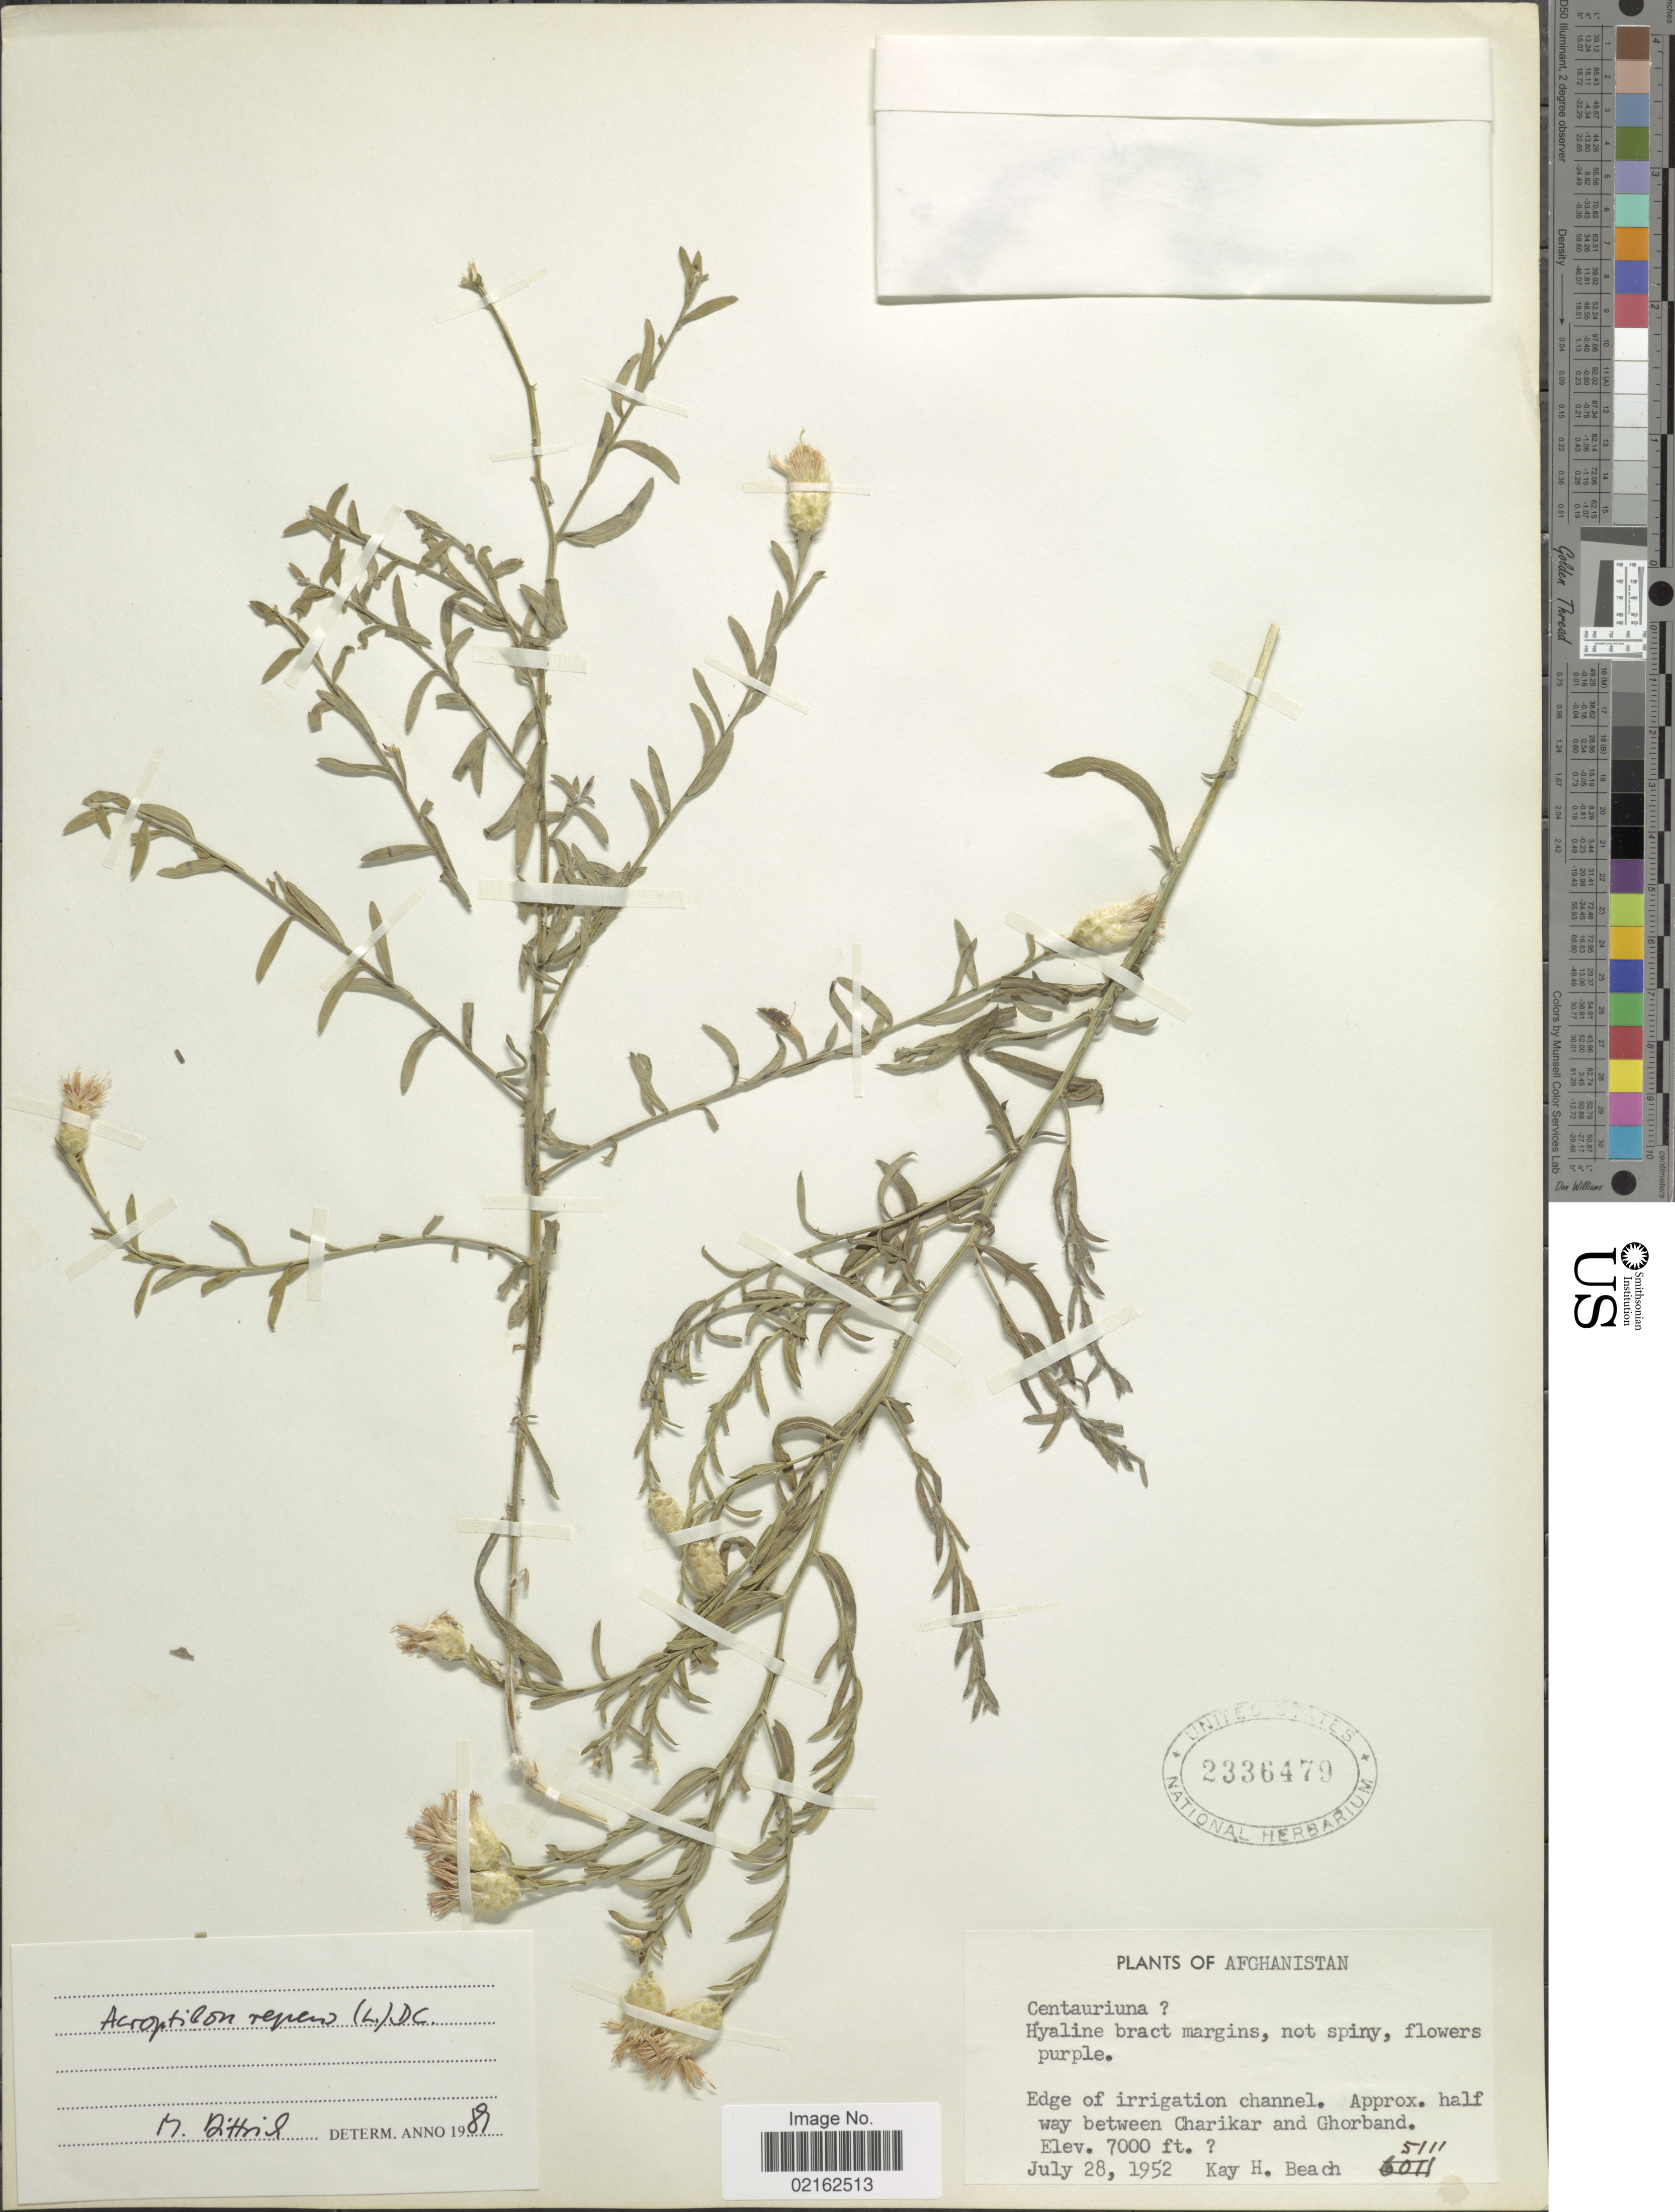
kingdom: Plantae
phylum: Tracheophyta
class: Magnoliopsida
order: Asterales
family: Asteraceae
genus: Acroptilon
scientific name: Acroptilon repens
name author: (L.) DC.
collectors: K. H. Beach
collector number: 5111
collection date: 1952-07-28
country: Afghanistan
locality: Approx. halfway between Charikar and Ghorband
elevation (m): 2134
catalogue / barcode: US 2336479